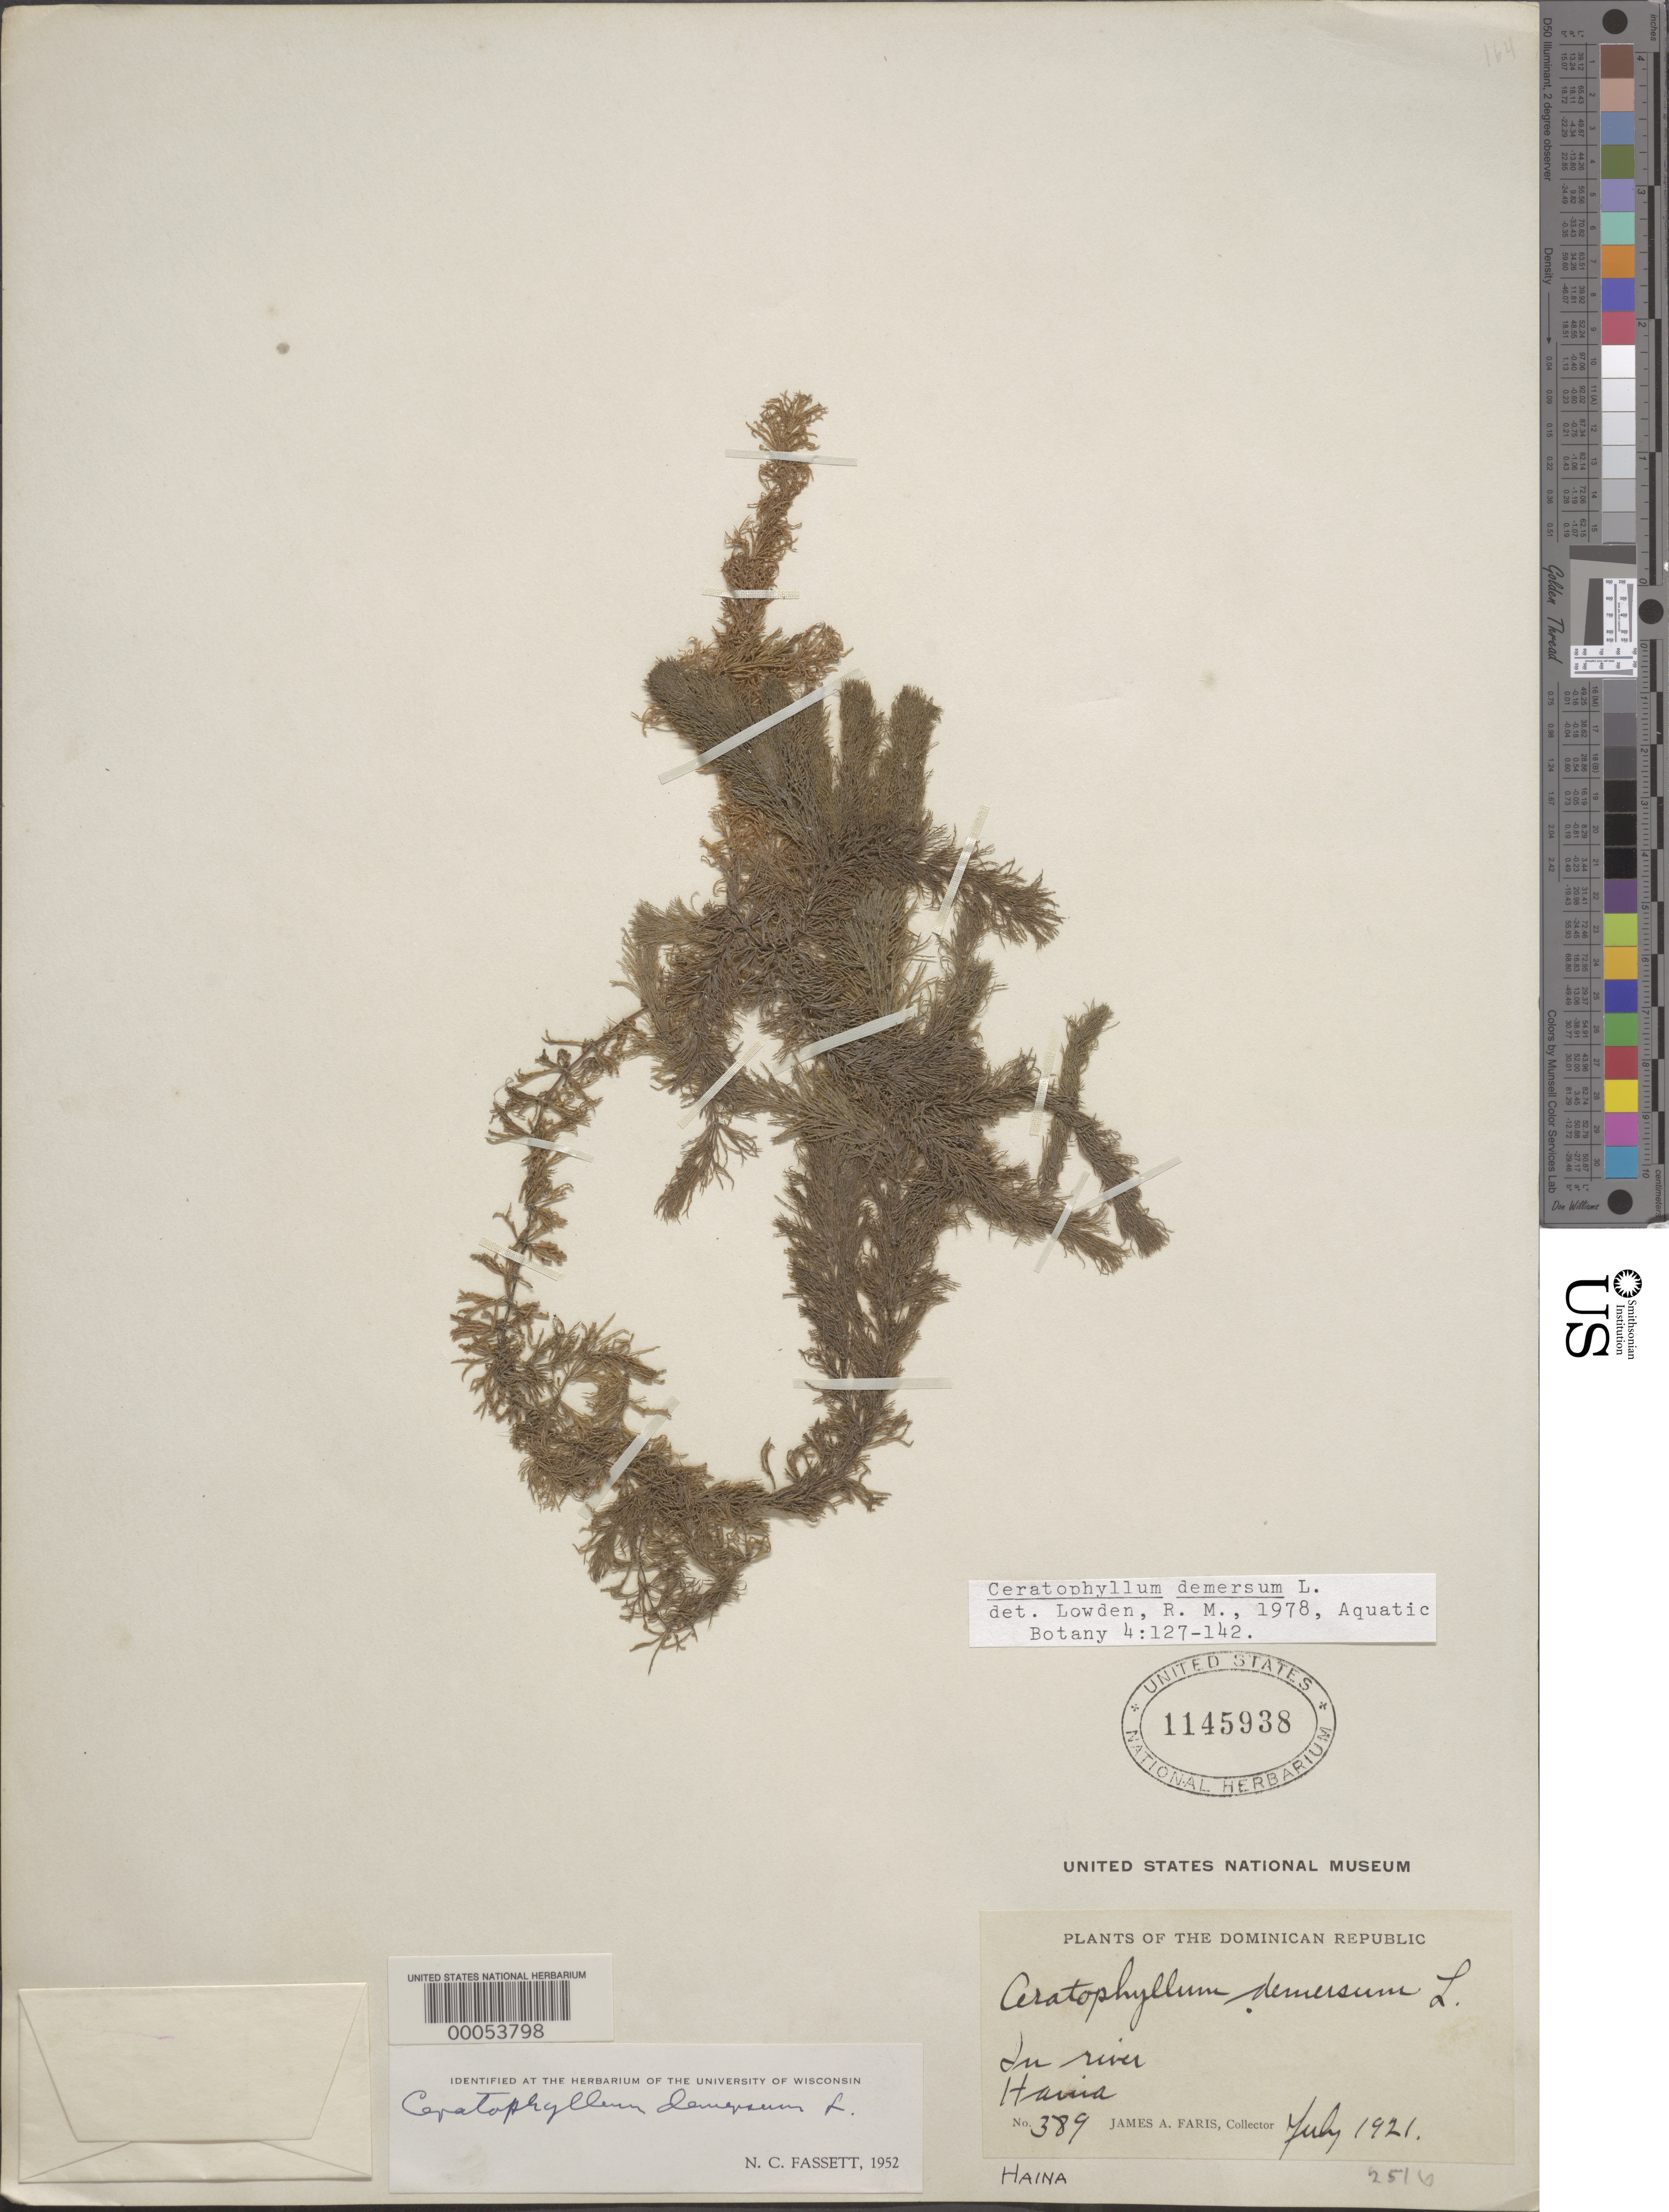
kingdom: Plantae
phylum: Tracheophyta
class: Magnoliopsida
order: Ceratophyllales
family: Ceratophyllaceae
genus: Ceratophyllum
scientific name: Ceratophyllum demersum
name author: L.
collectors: J. Faris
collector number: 387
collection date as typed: Jul 1921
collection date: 1921-07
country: Cuba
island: Greater Antilles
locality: Hauia, in river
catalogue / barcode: US 1145938